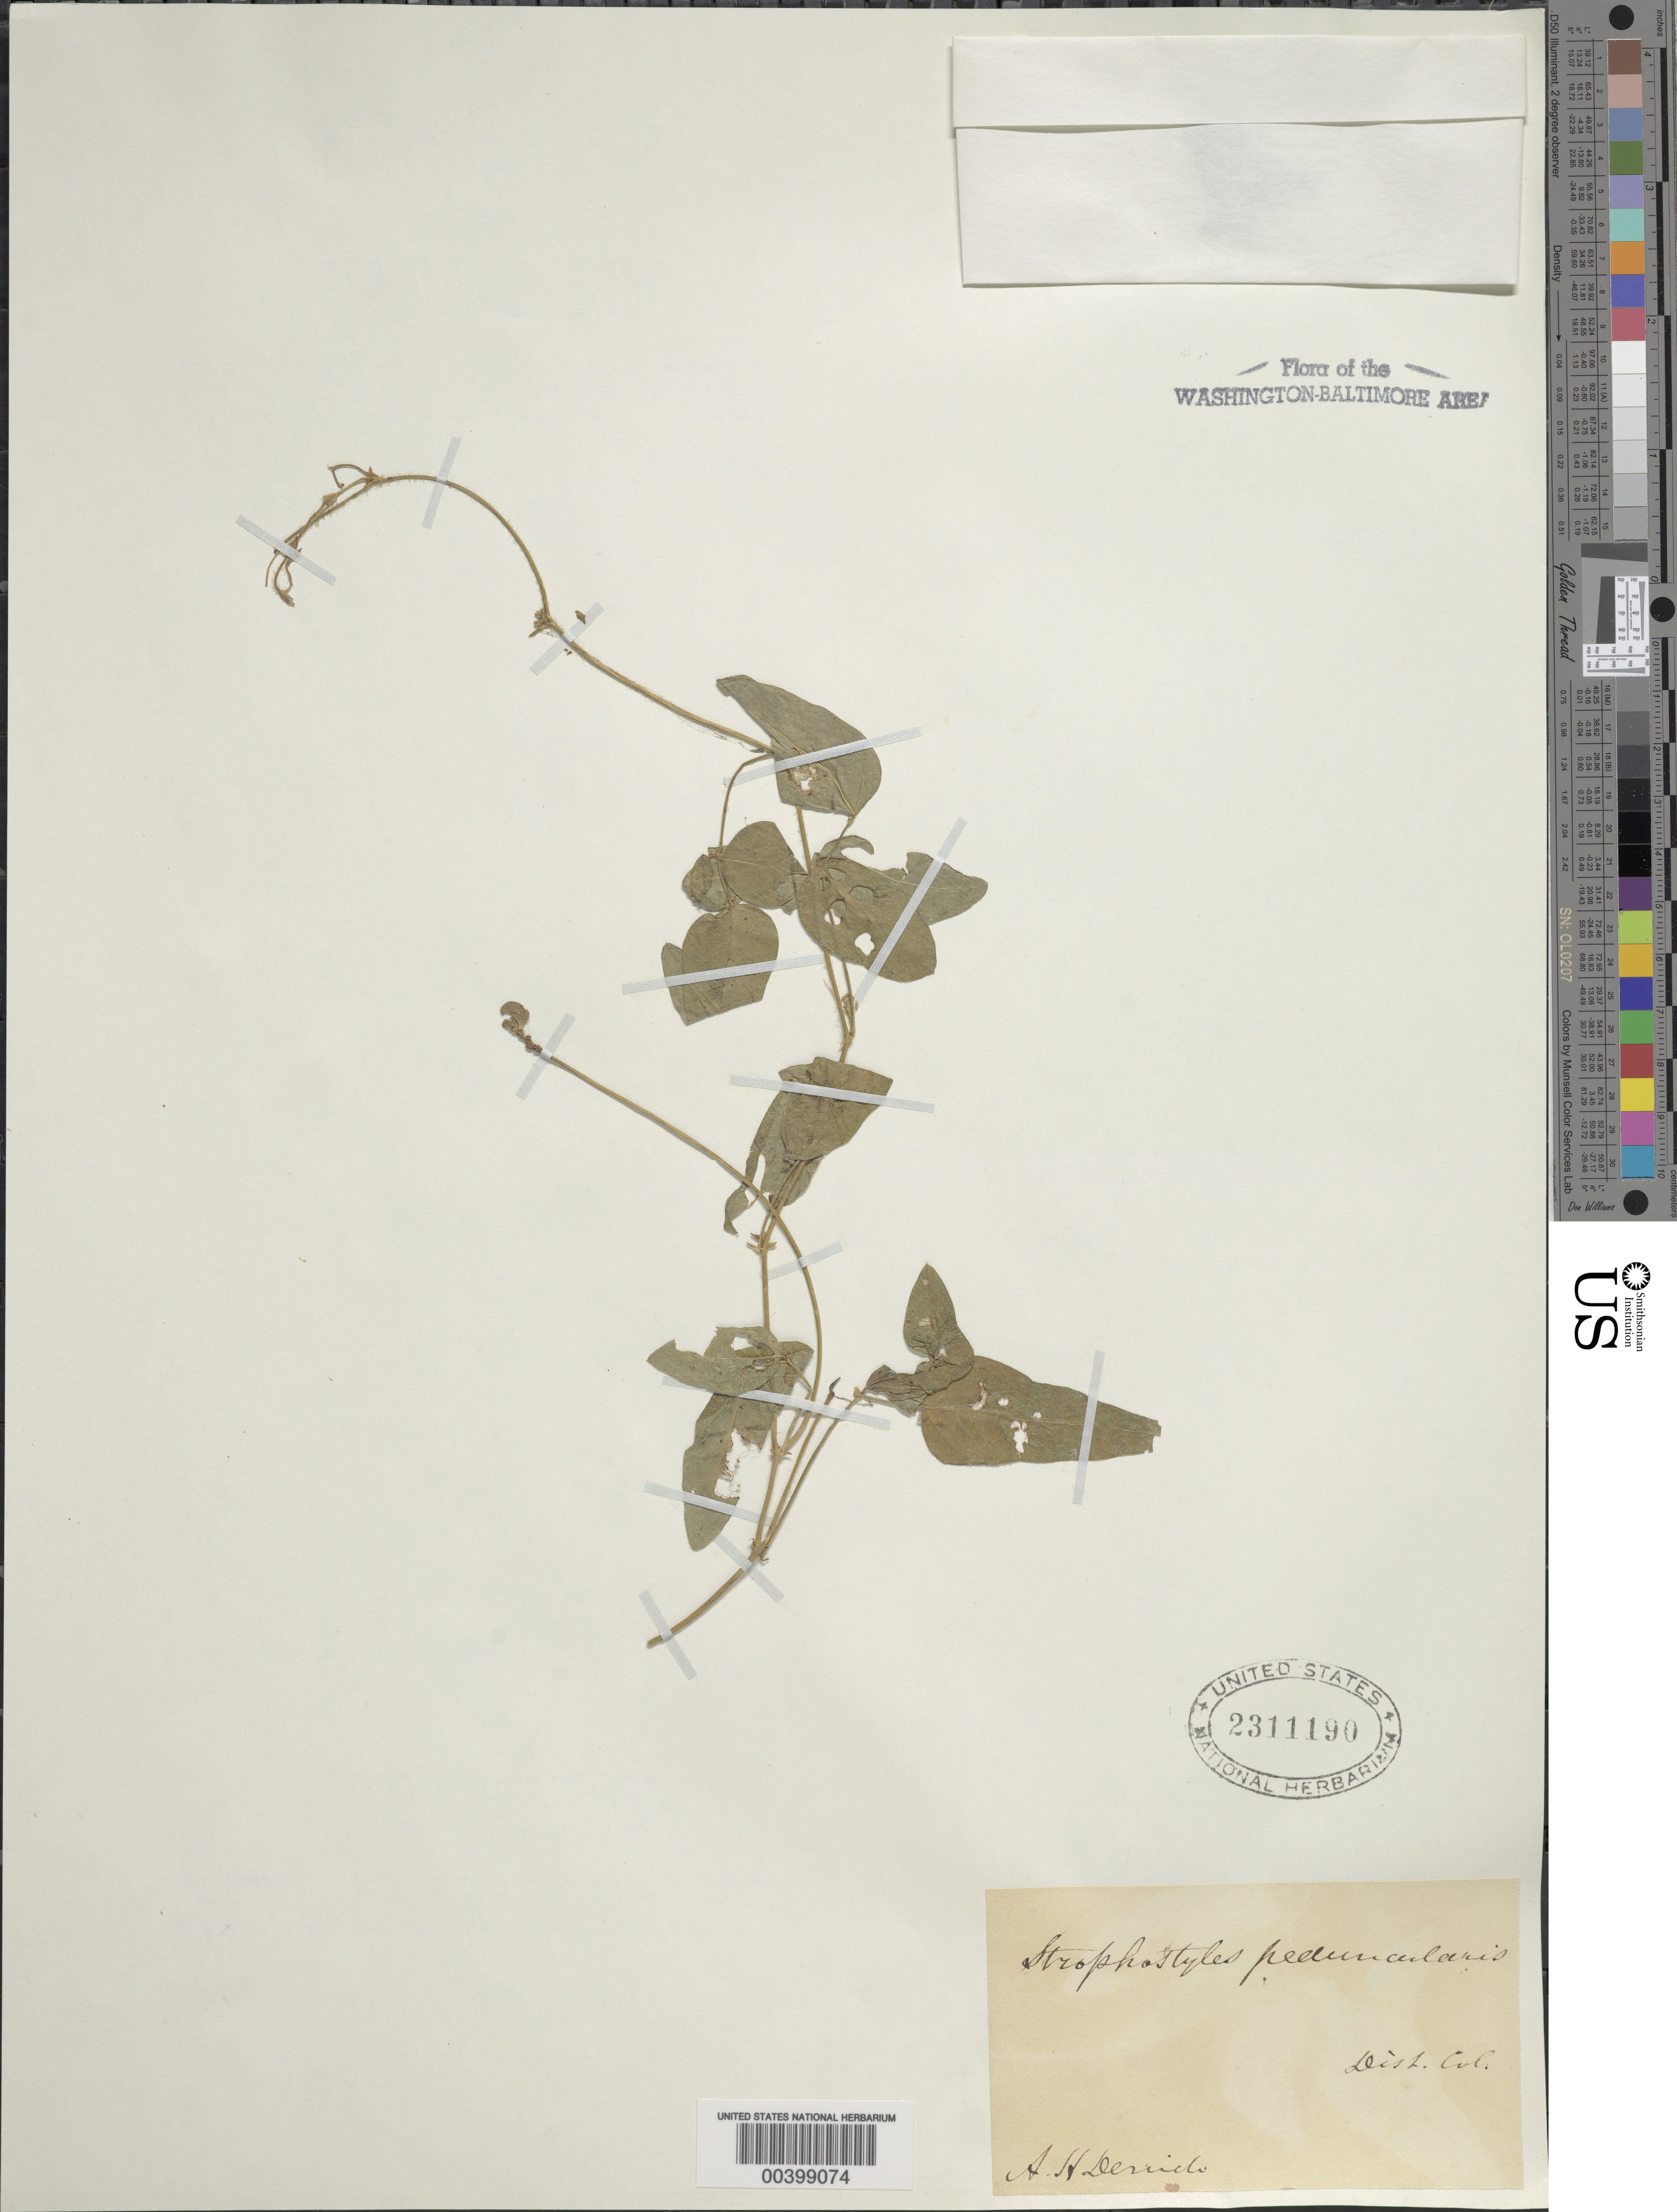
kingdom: Plantae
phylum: Tracheophyta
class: Magnoliopsida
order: Fabales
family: Fabaceae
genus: Strophostyles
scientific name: Strophostyles helvola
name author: (L.) Elliott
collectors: A. Derrick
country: United States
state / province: District of Columbia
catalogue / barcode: US 2311190